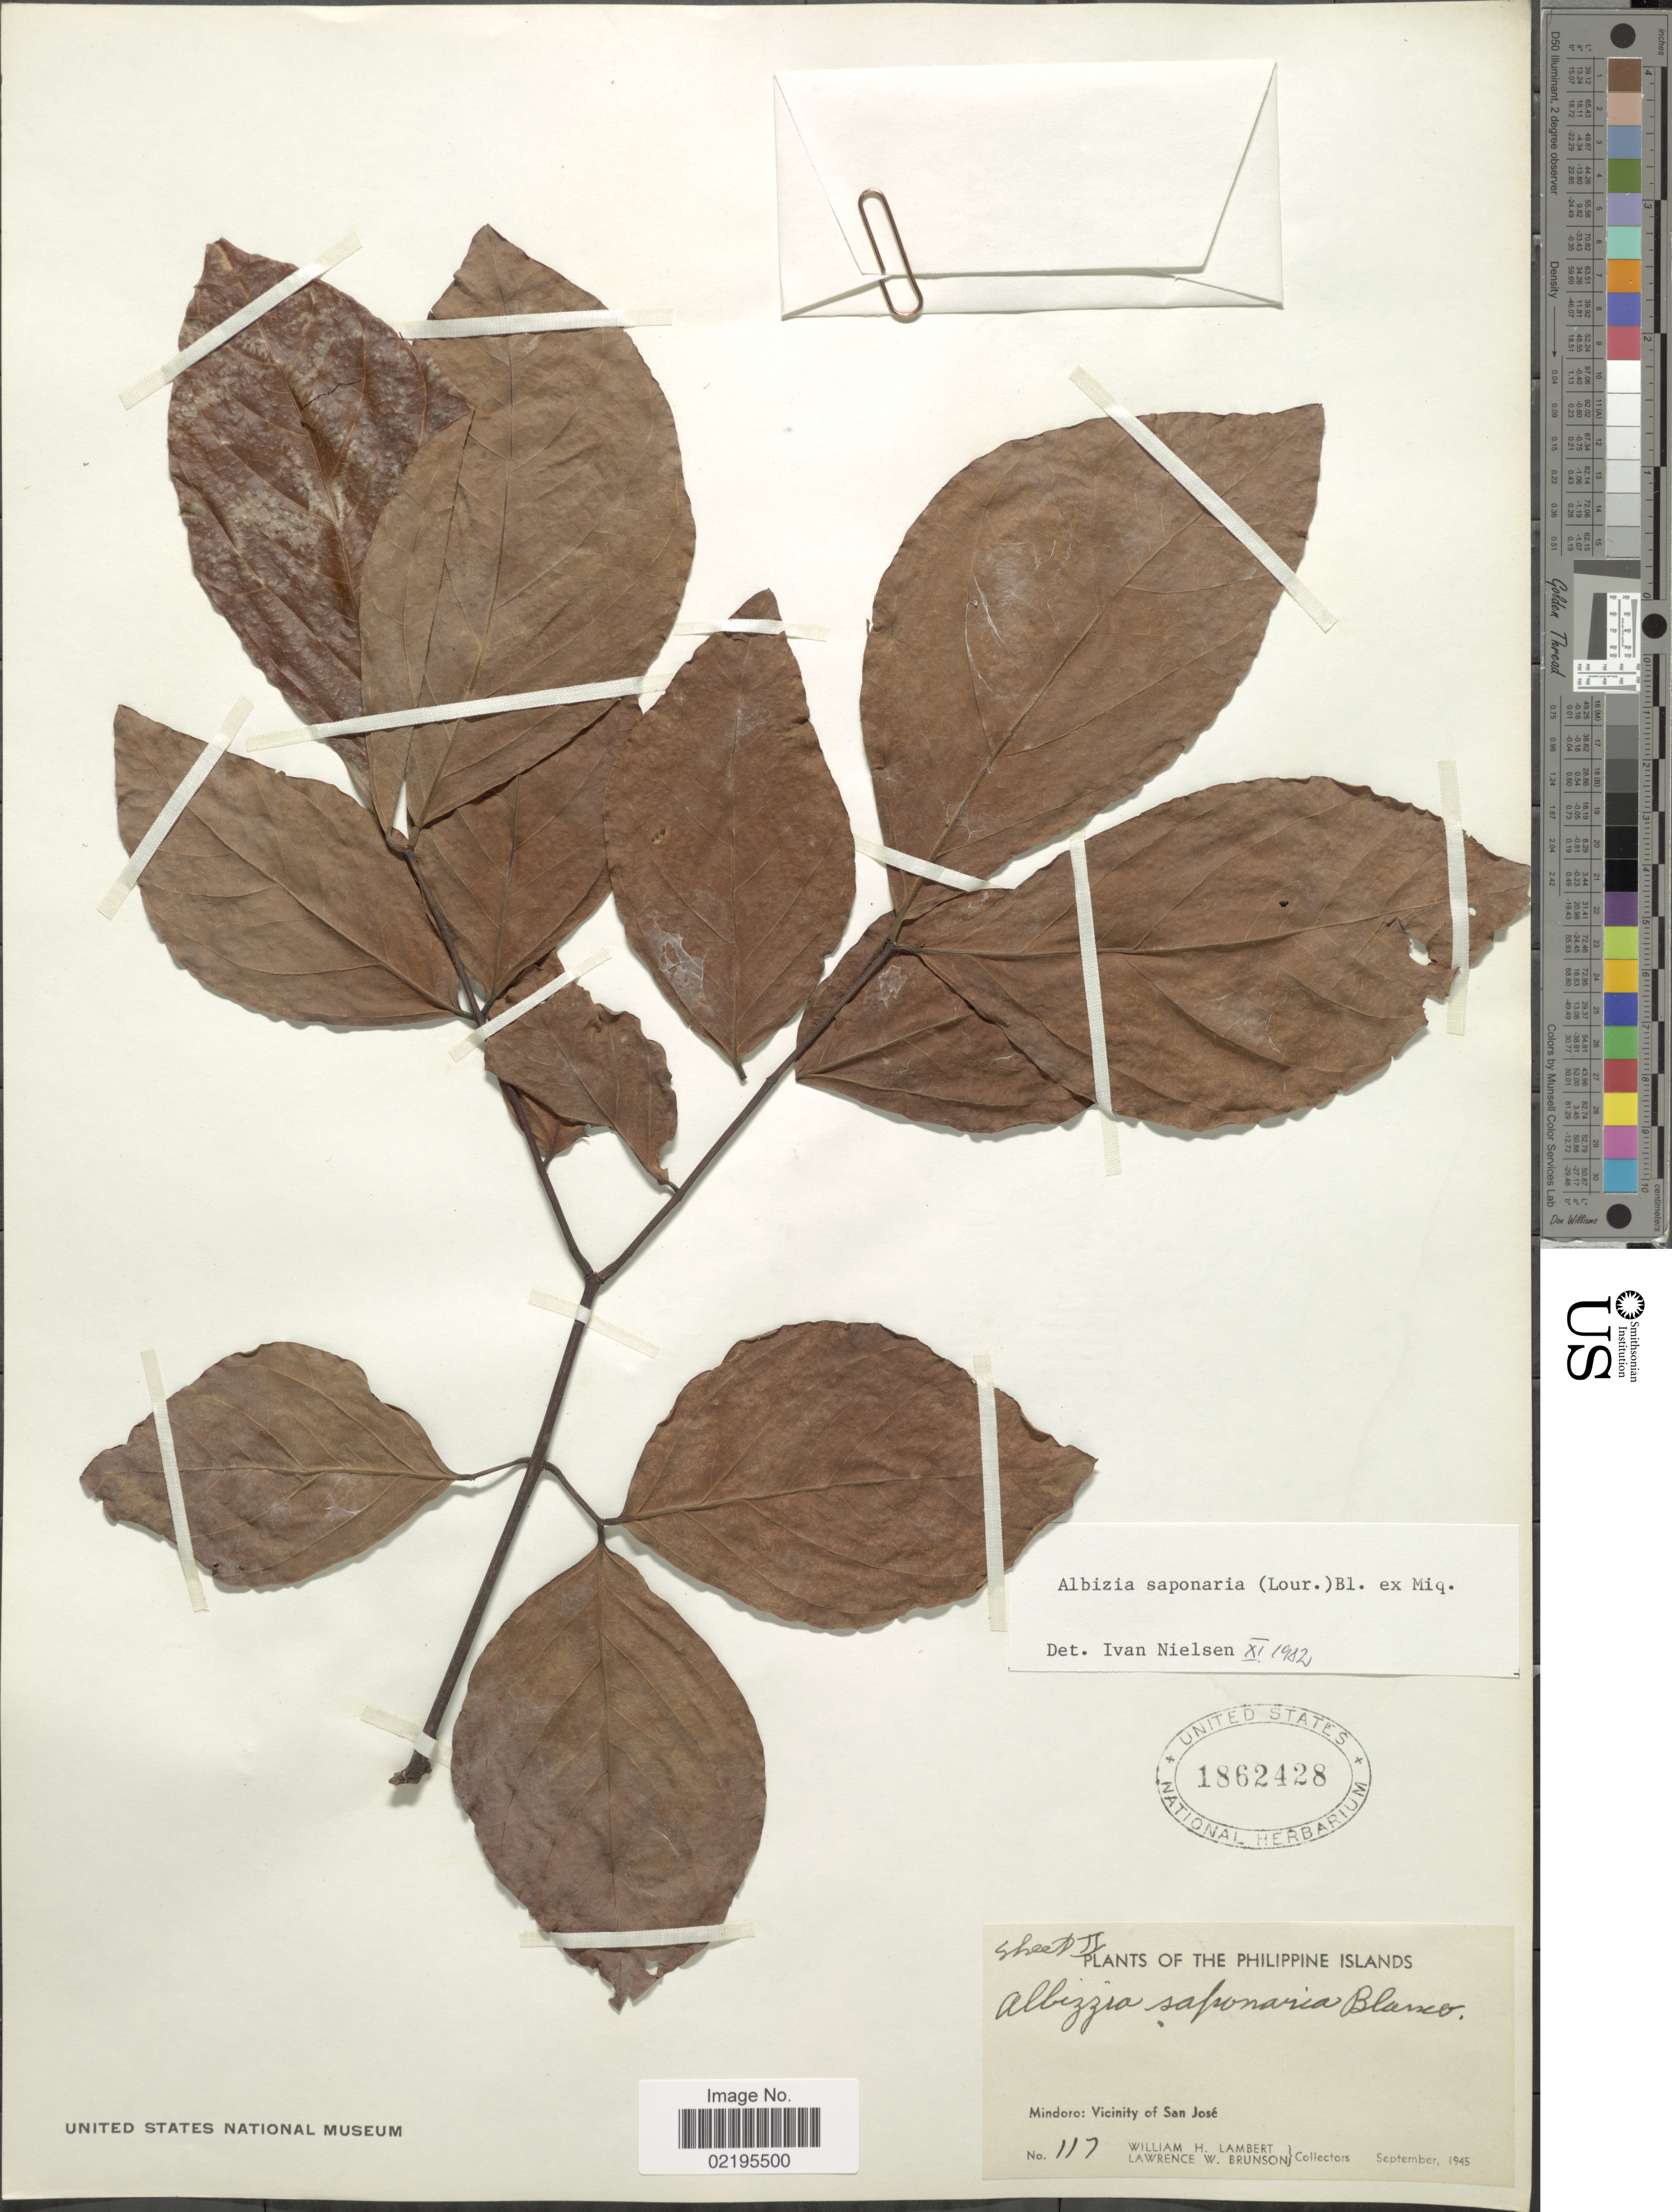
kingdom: Plantae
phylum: Tracheophyta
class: Magnoliopsida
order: Fabales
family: Fabaceae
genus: Albizia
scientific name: Albizia saponaria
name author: (Lour.) Blume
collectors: W. Lambert & L. Brunson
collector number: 117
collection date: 1945-09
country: Philippines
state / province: Mimaropa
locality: Mindoro: Vicinity of San Jose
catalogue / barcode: US 1862428